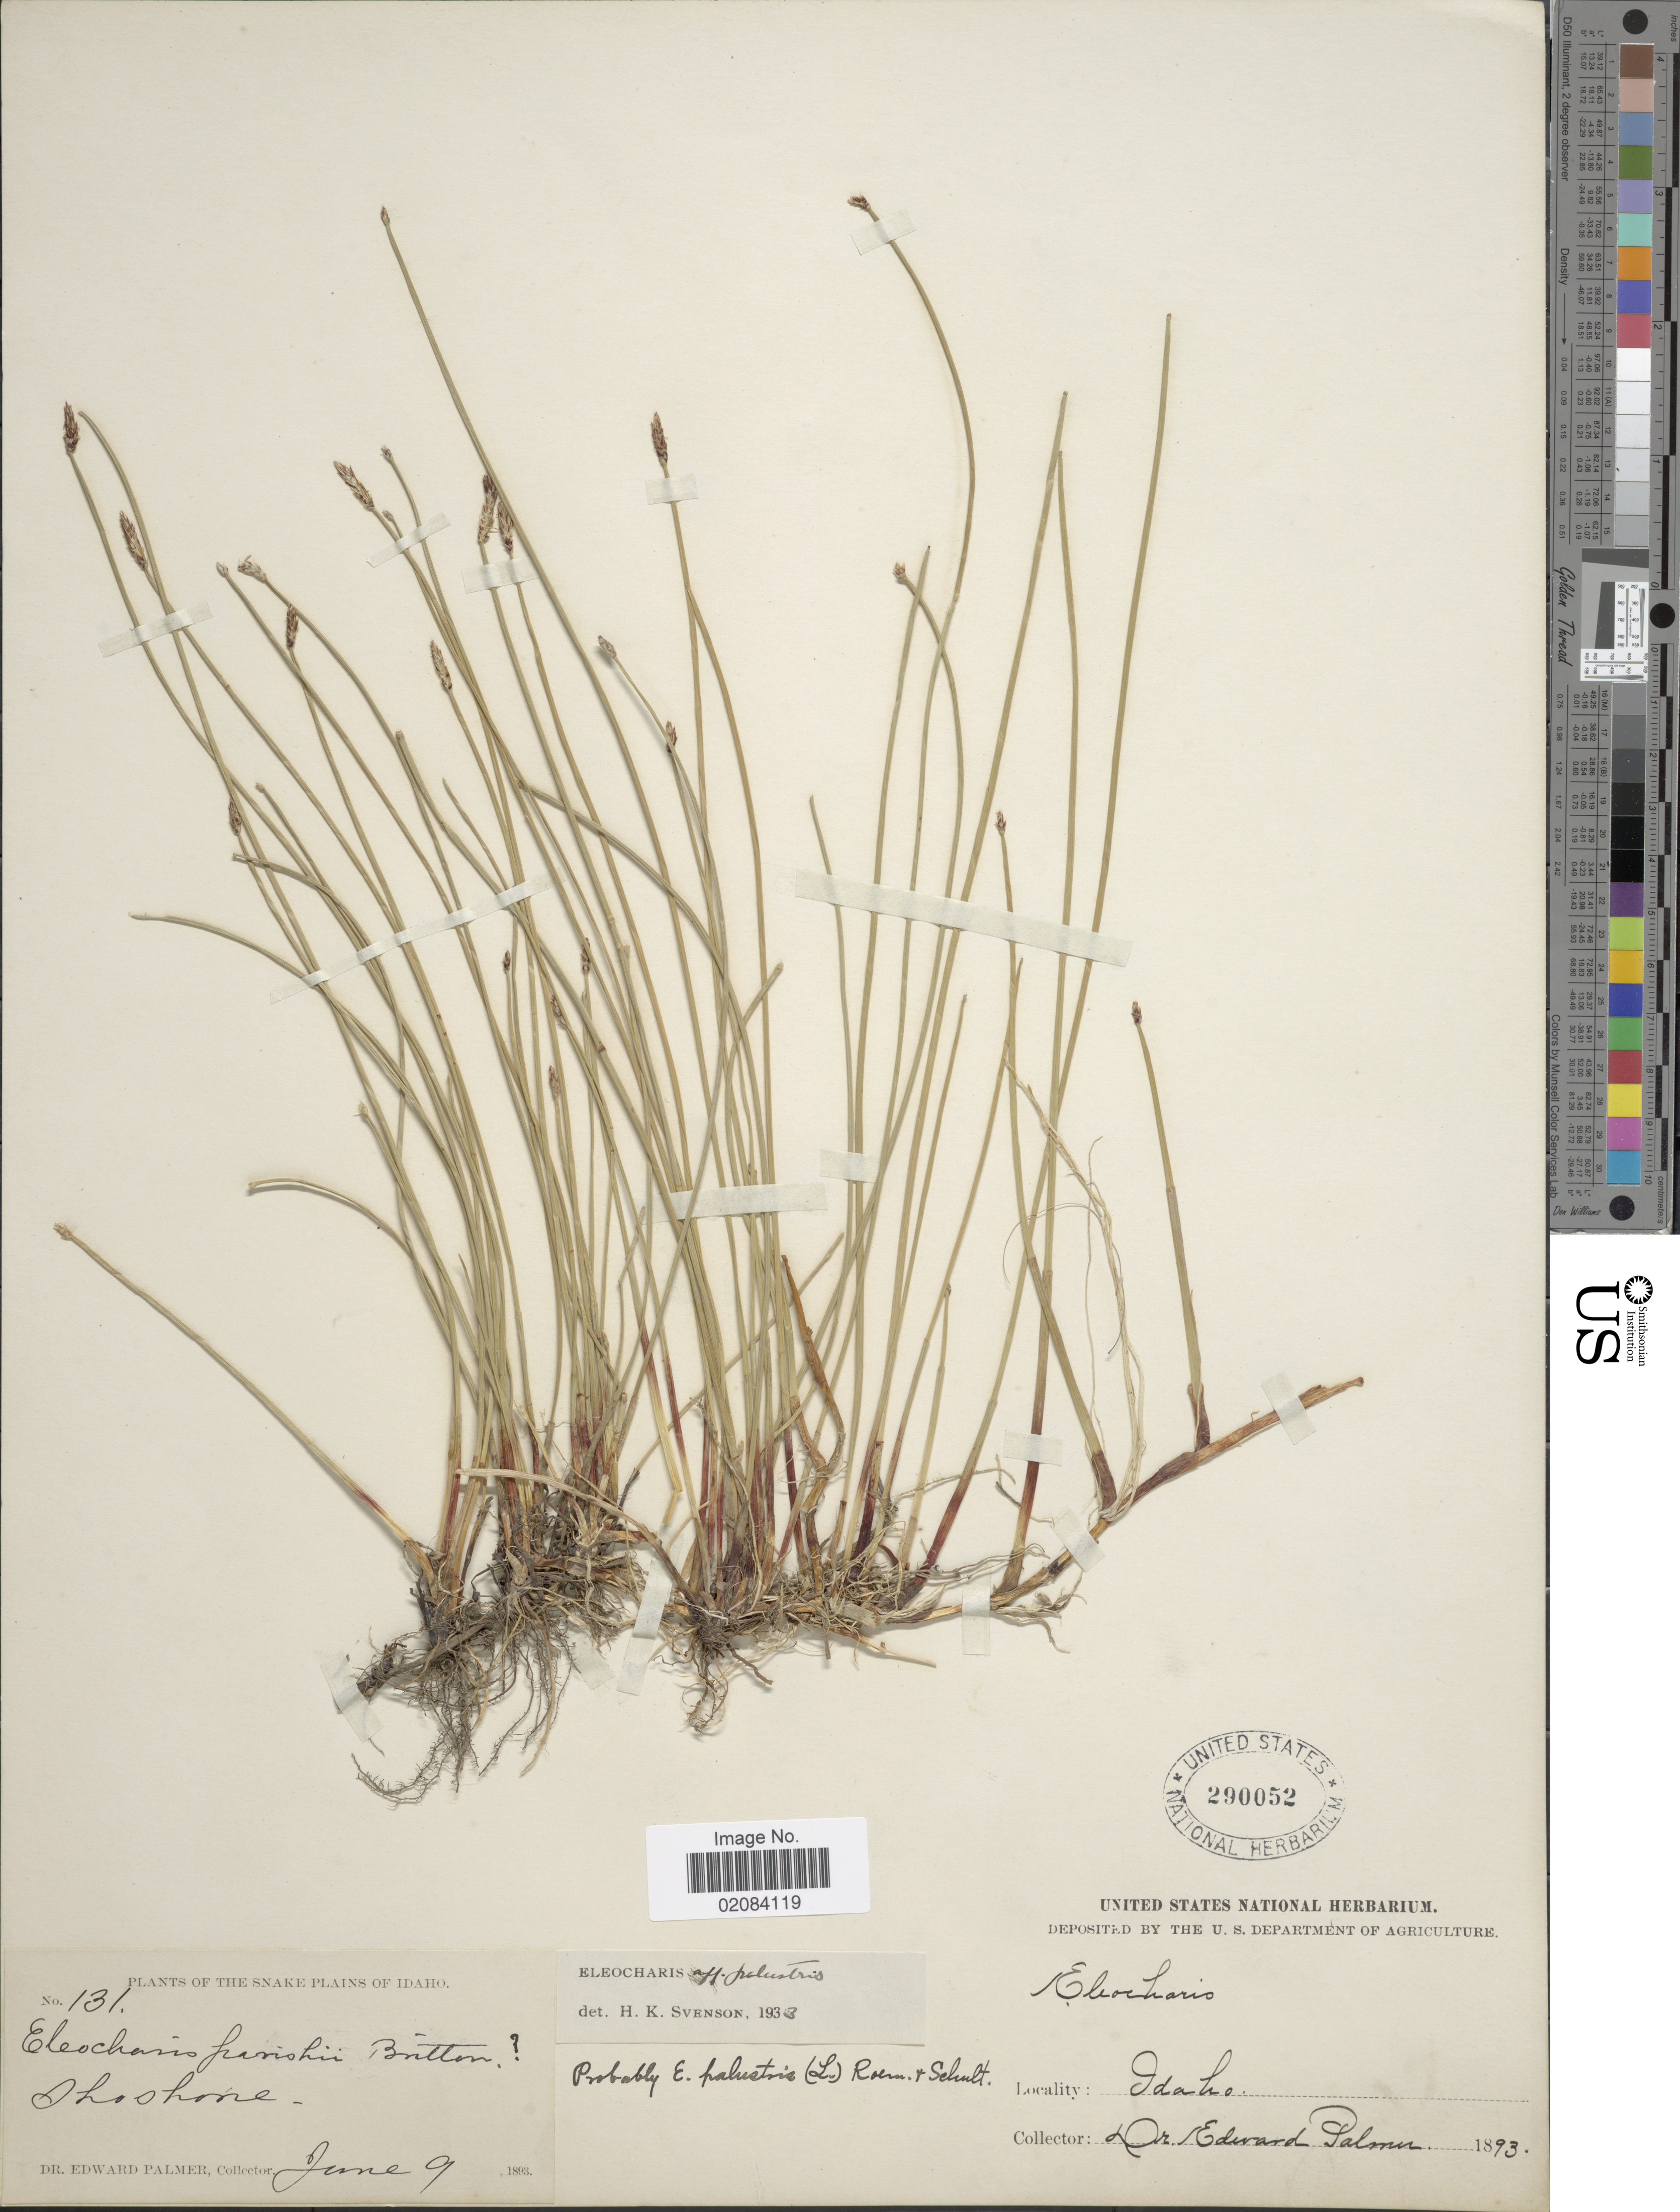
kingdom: Plantae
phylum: Tracheophyta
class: Liliopsida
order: Poales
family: Cyperaceae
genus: Eleocharis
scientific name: Eleocharis palustris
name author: (L.) Roem. & Schult.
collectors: E. Palmer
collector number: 131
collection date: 1893-06-09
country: United States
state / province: Idaho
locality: Shoshone, Snake Plains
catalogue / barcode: US 290052